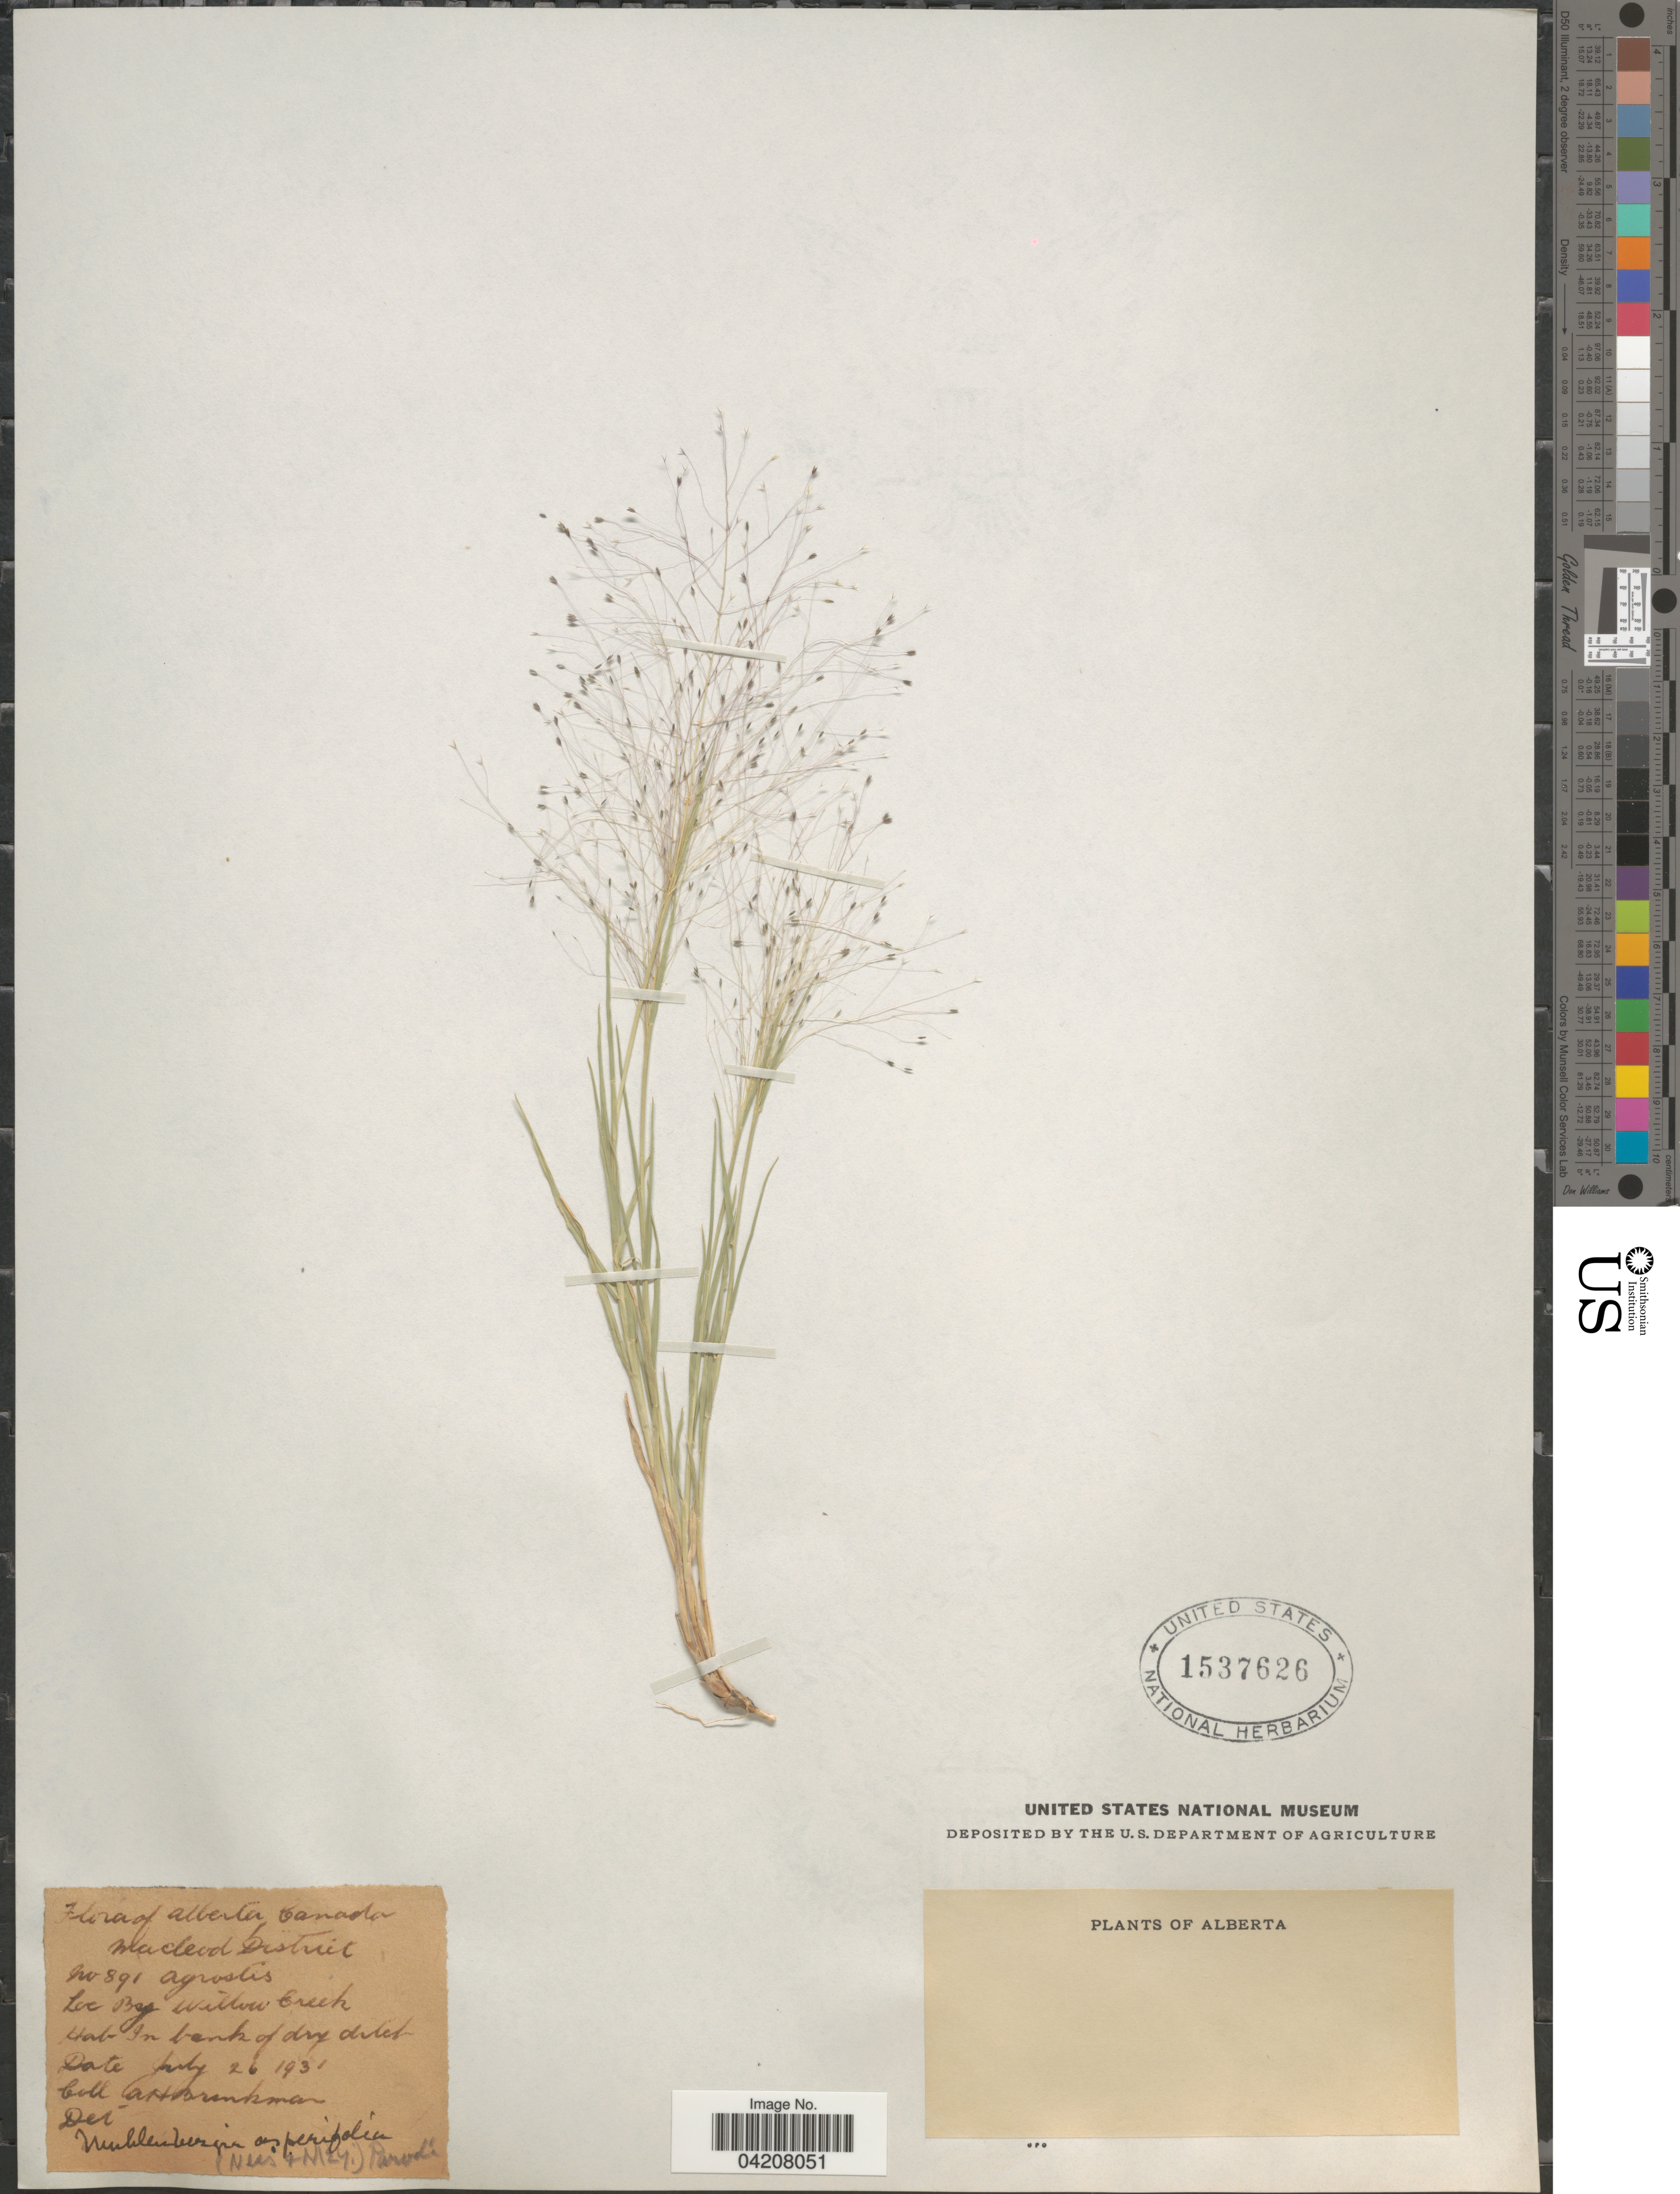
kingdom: Plantae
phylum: Tracheophyta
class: Liliopsida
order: Poales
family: Poaceae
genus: Muhlenbergia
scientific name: Muhlenbergia asperifolia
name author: (Nees & Meyen ex Trin.) Parodi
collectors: A. Brinkman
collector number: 891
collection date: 1931-07-26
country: Canada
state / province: Alberta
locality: Macleod District. Bog Willow Creek.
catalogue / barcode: US 1537626